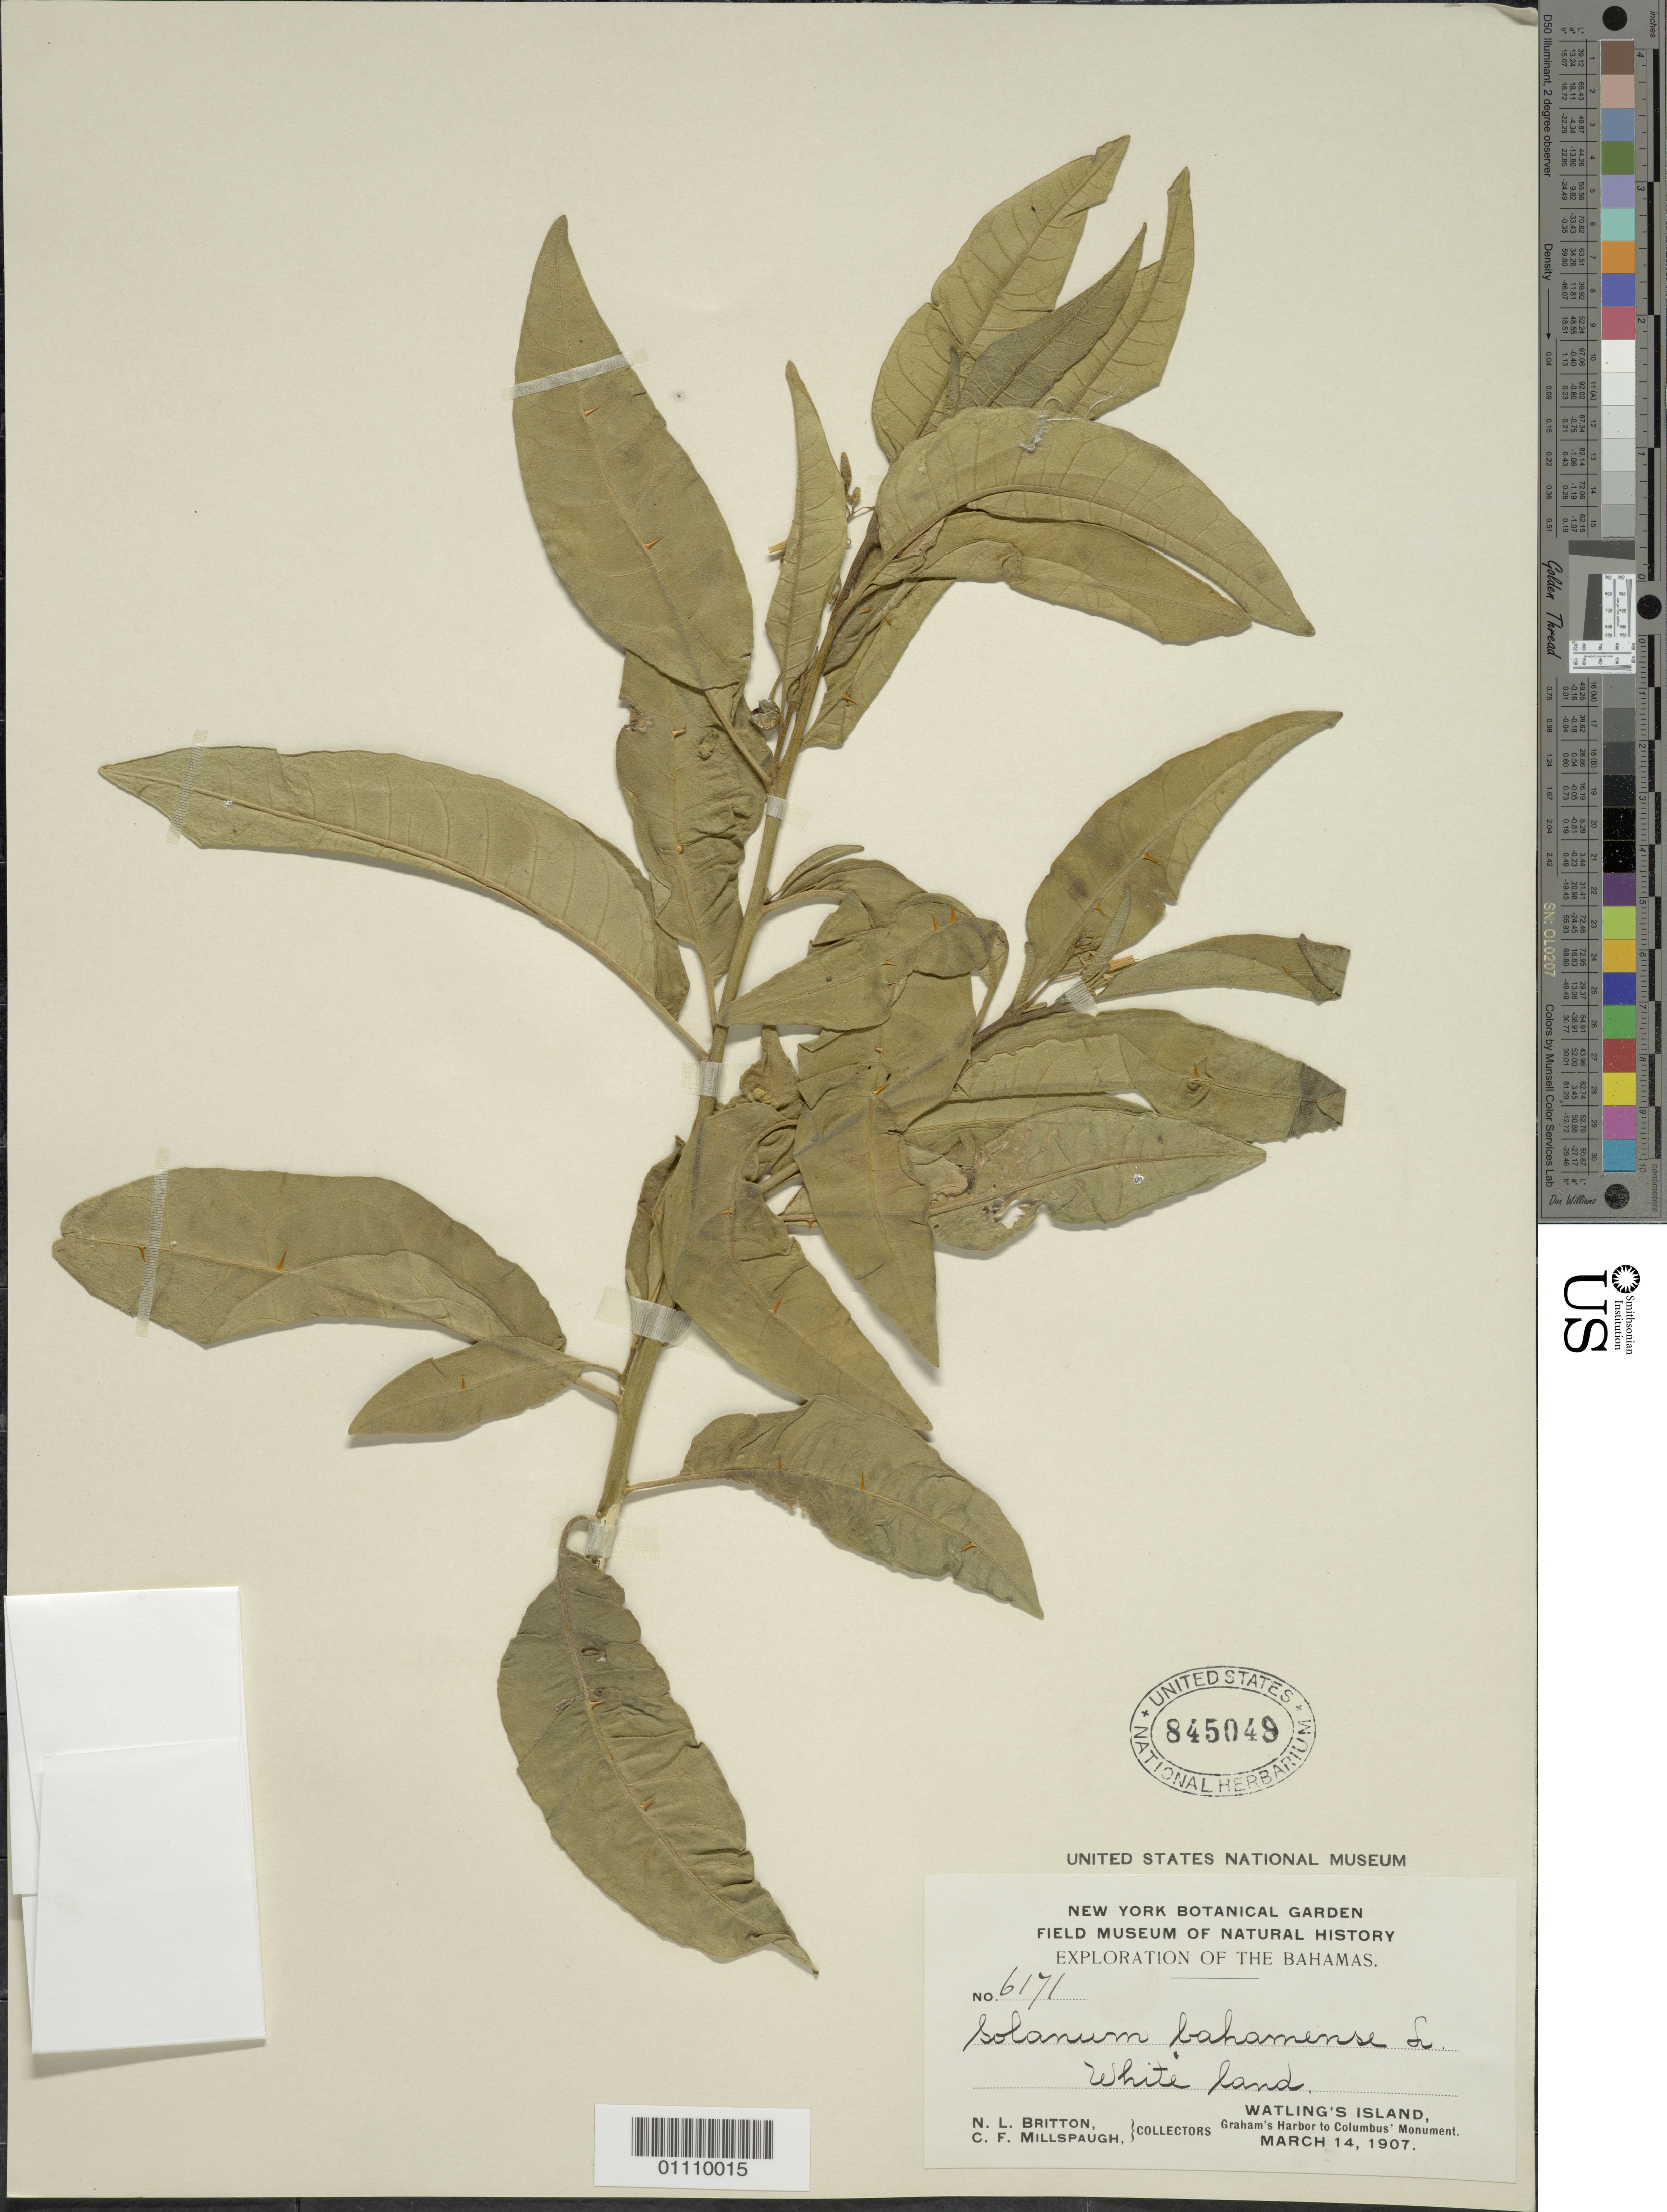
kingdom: Plantae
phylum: Tracheophyta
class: Magnoliopsida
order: Solanales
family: Solanaceae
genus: Solanum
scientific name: Solanum bahamense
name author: L.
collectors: N. Britton & C. F. Millspaugh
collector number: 6171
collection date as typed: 14 Mar 1907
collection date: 1907-03-14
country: Bahamas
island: Watling's I.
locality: Graham's Harbor to Columbus' Monument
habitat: White land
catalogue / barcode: US 845048